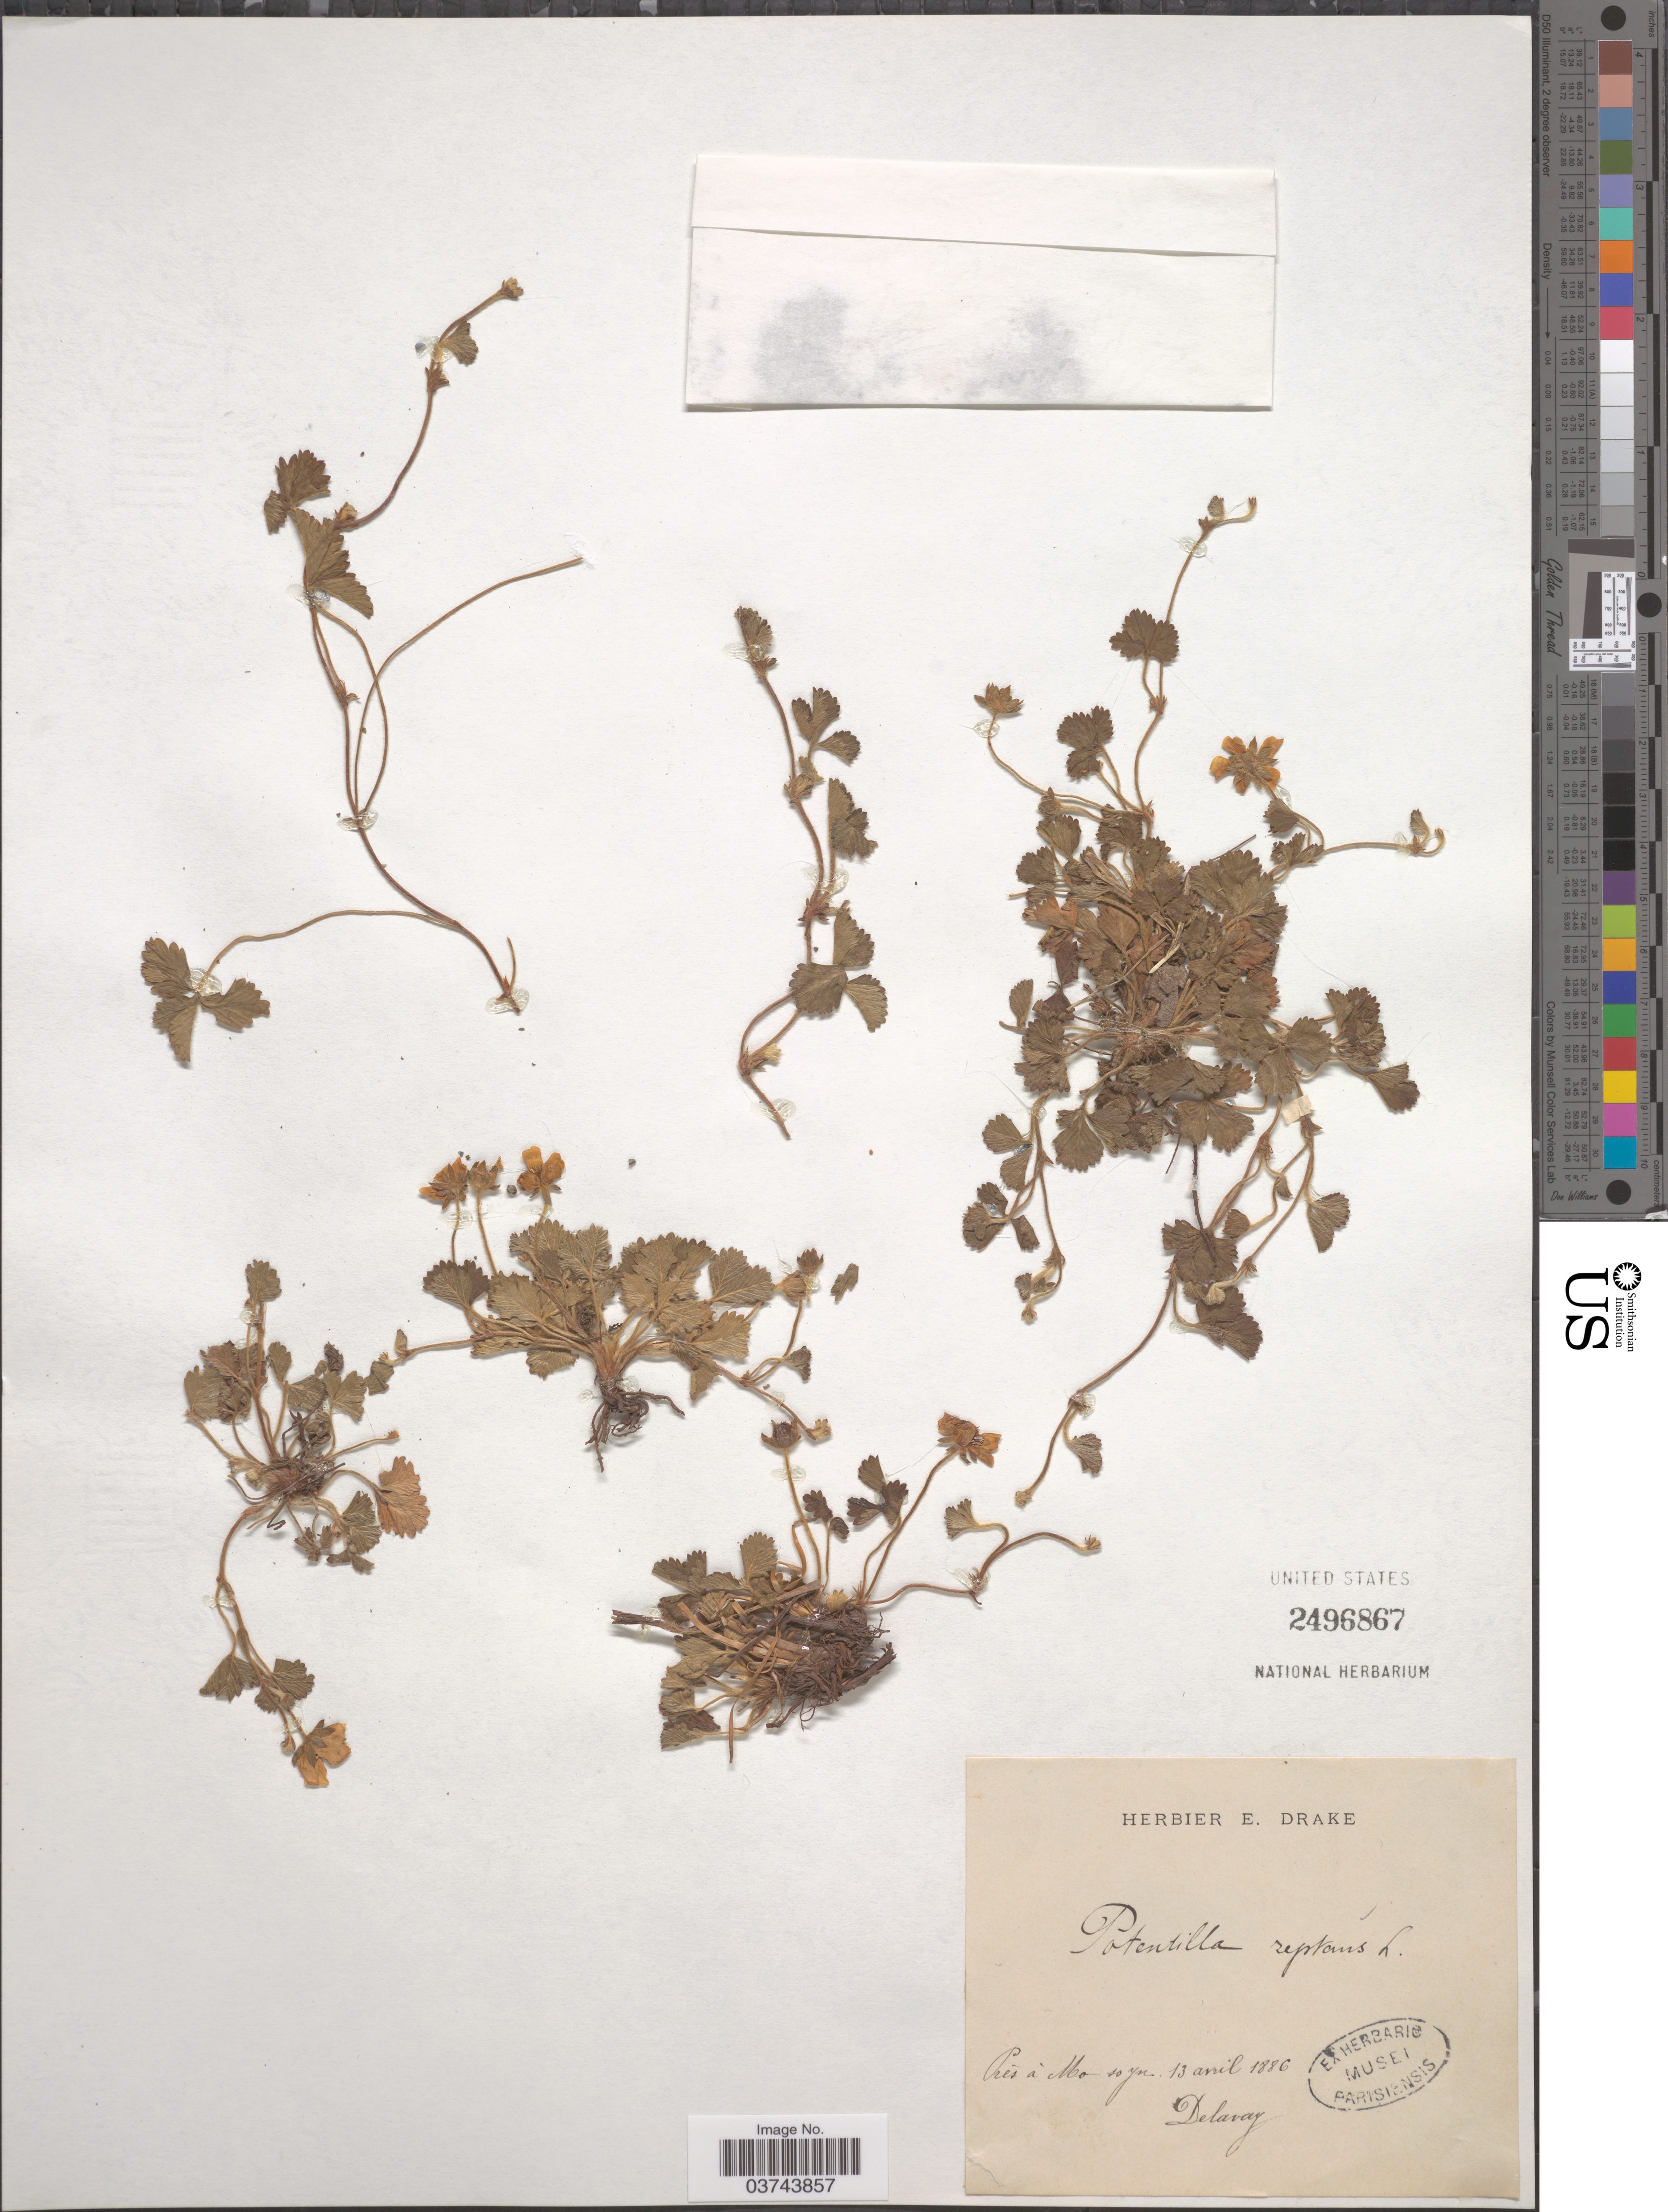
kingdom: Plantae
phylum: Tracheophyta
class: Magnoliopsida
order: Rosales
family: Rosaceae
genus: Potentilla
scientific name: Potentilla reptans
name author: L.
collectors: ex herb. E. Drake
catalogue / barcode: US 2496867